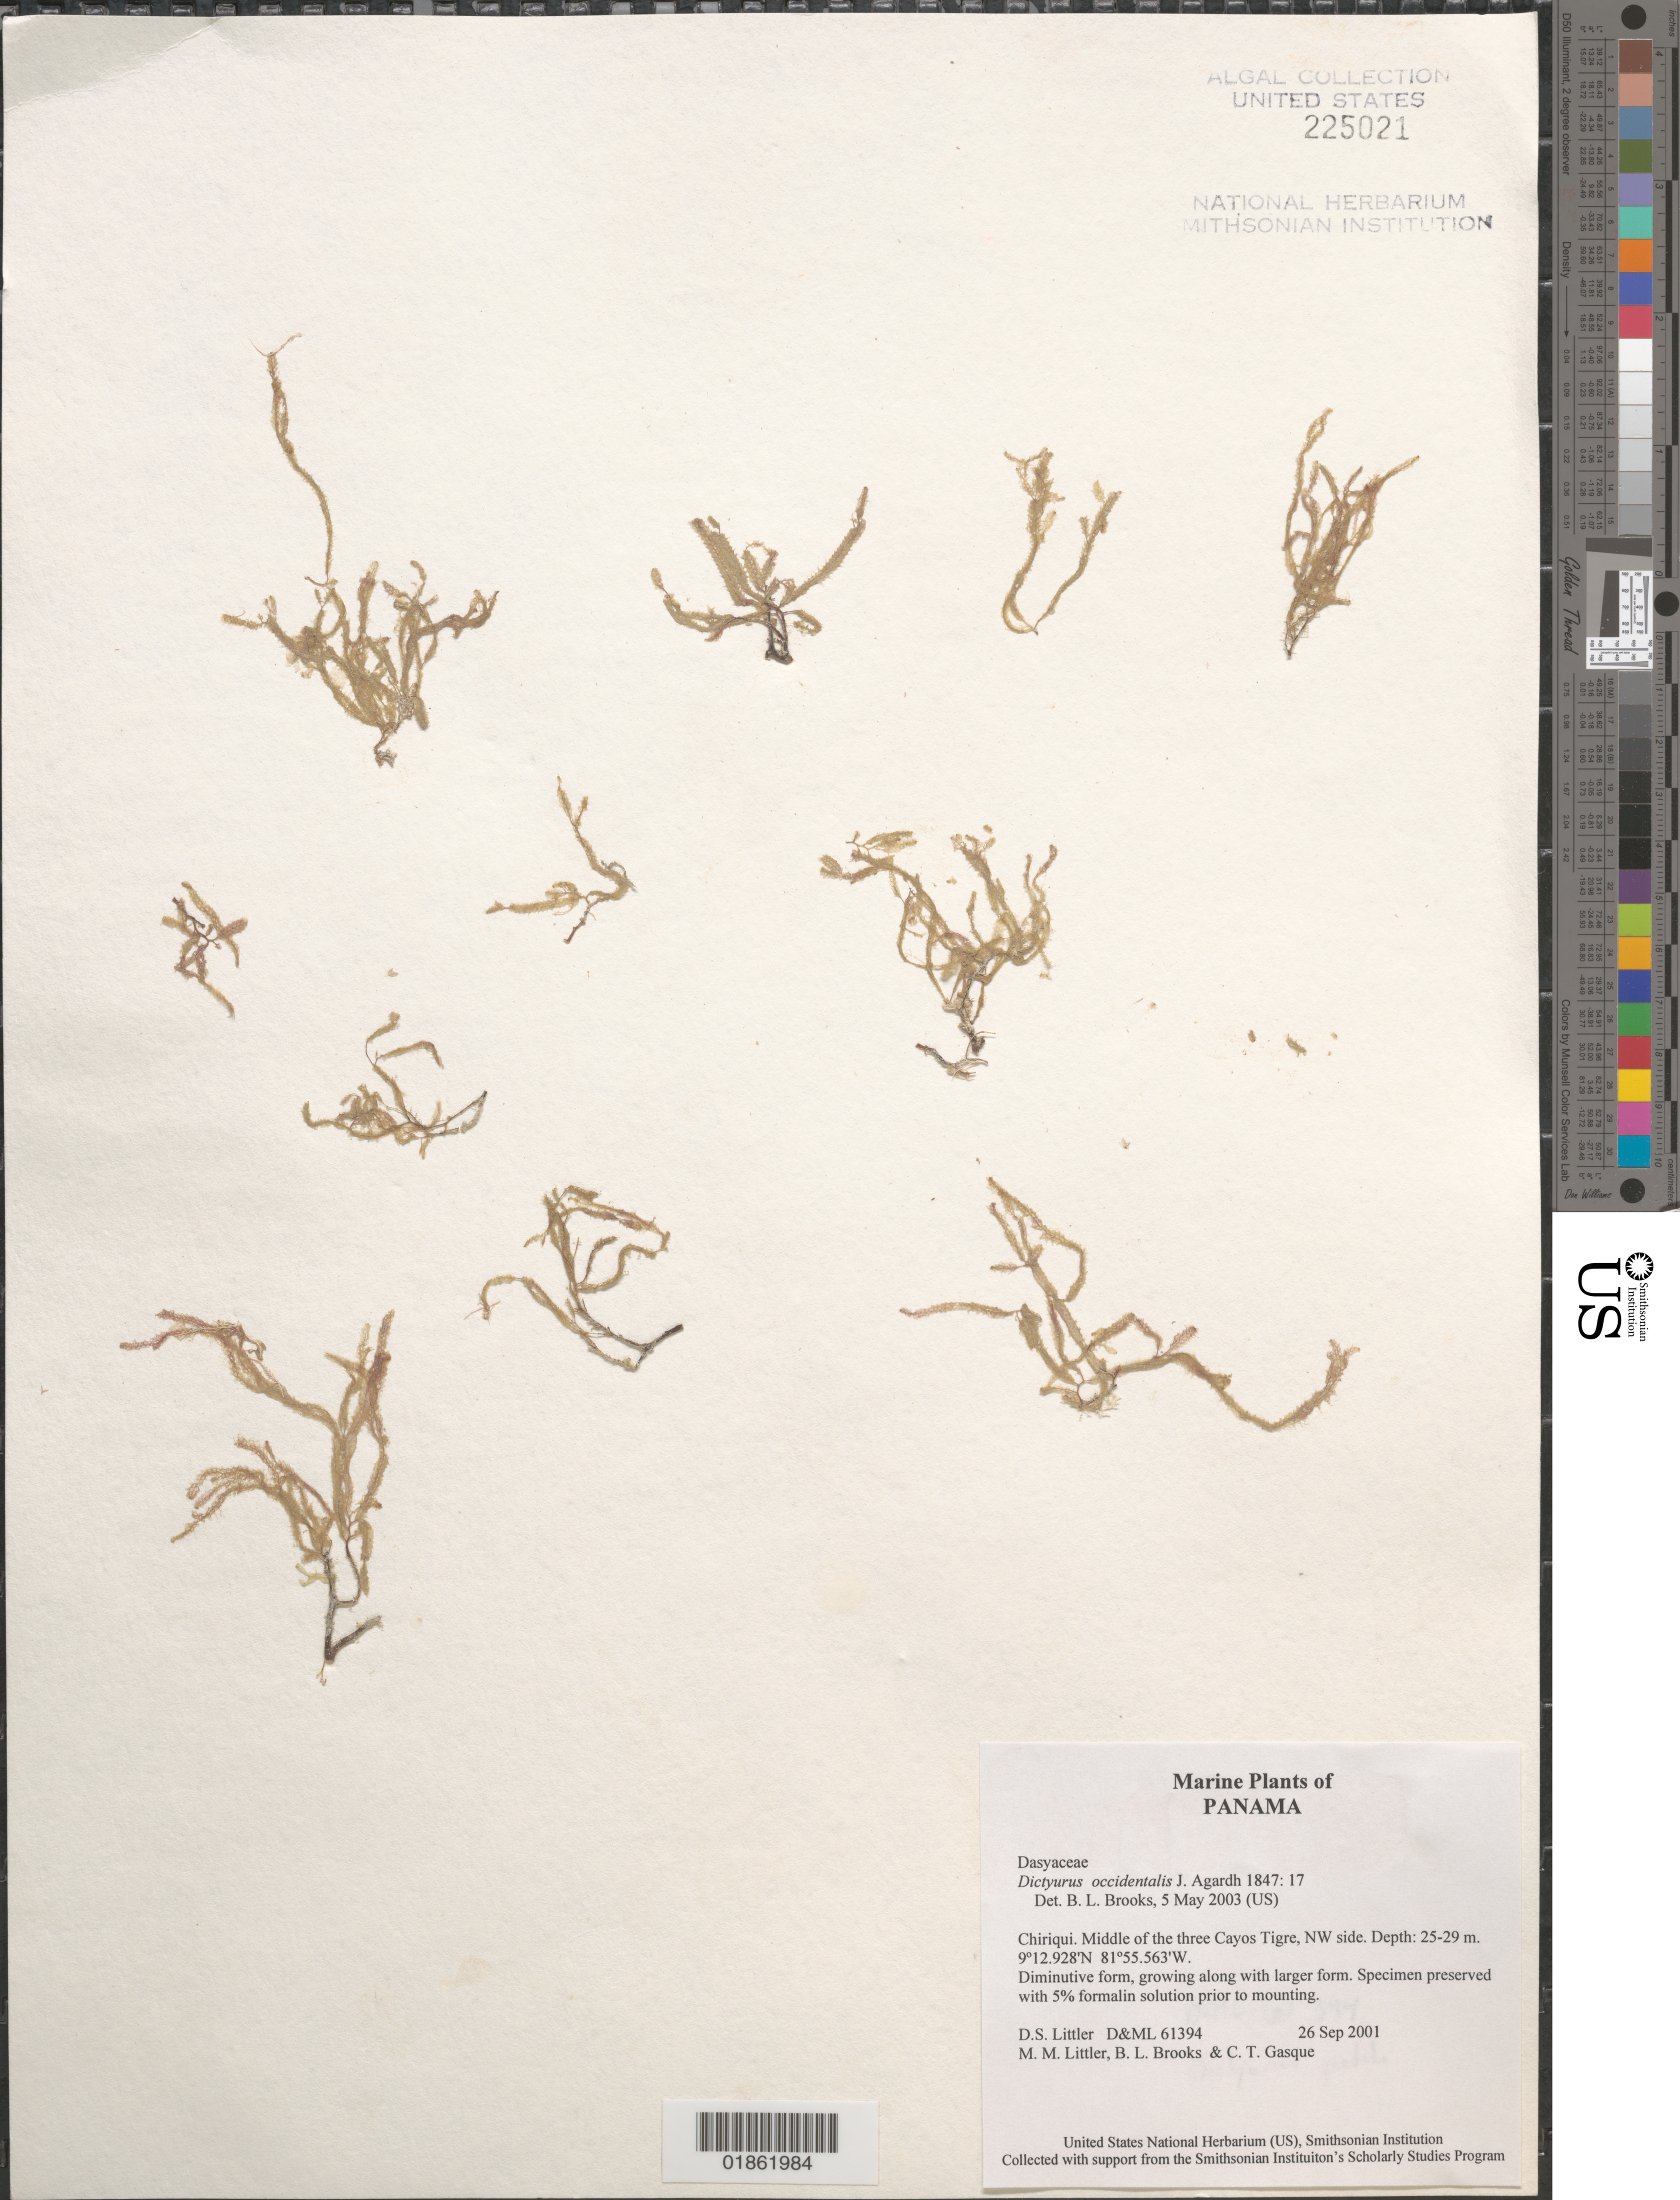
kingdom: Plantae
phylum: Rhodophyta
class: Florideophyceae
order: Ceramiales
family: Dasyaceae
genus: Dictyurus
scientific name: Dictyurus sp.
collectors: D. S. Littler, M. M. Littler & C. Gasque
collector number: D&ML 61394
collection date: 2001-09-26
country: Panama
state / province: Ngöbe-Buglé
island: Tiger Cays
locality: Tiger Cays, N off the middle island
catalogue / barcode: US 225021